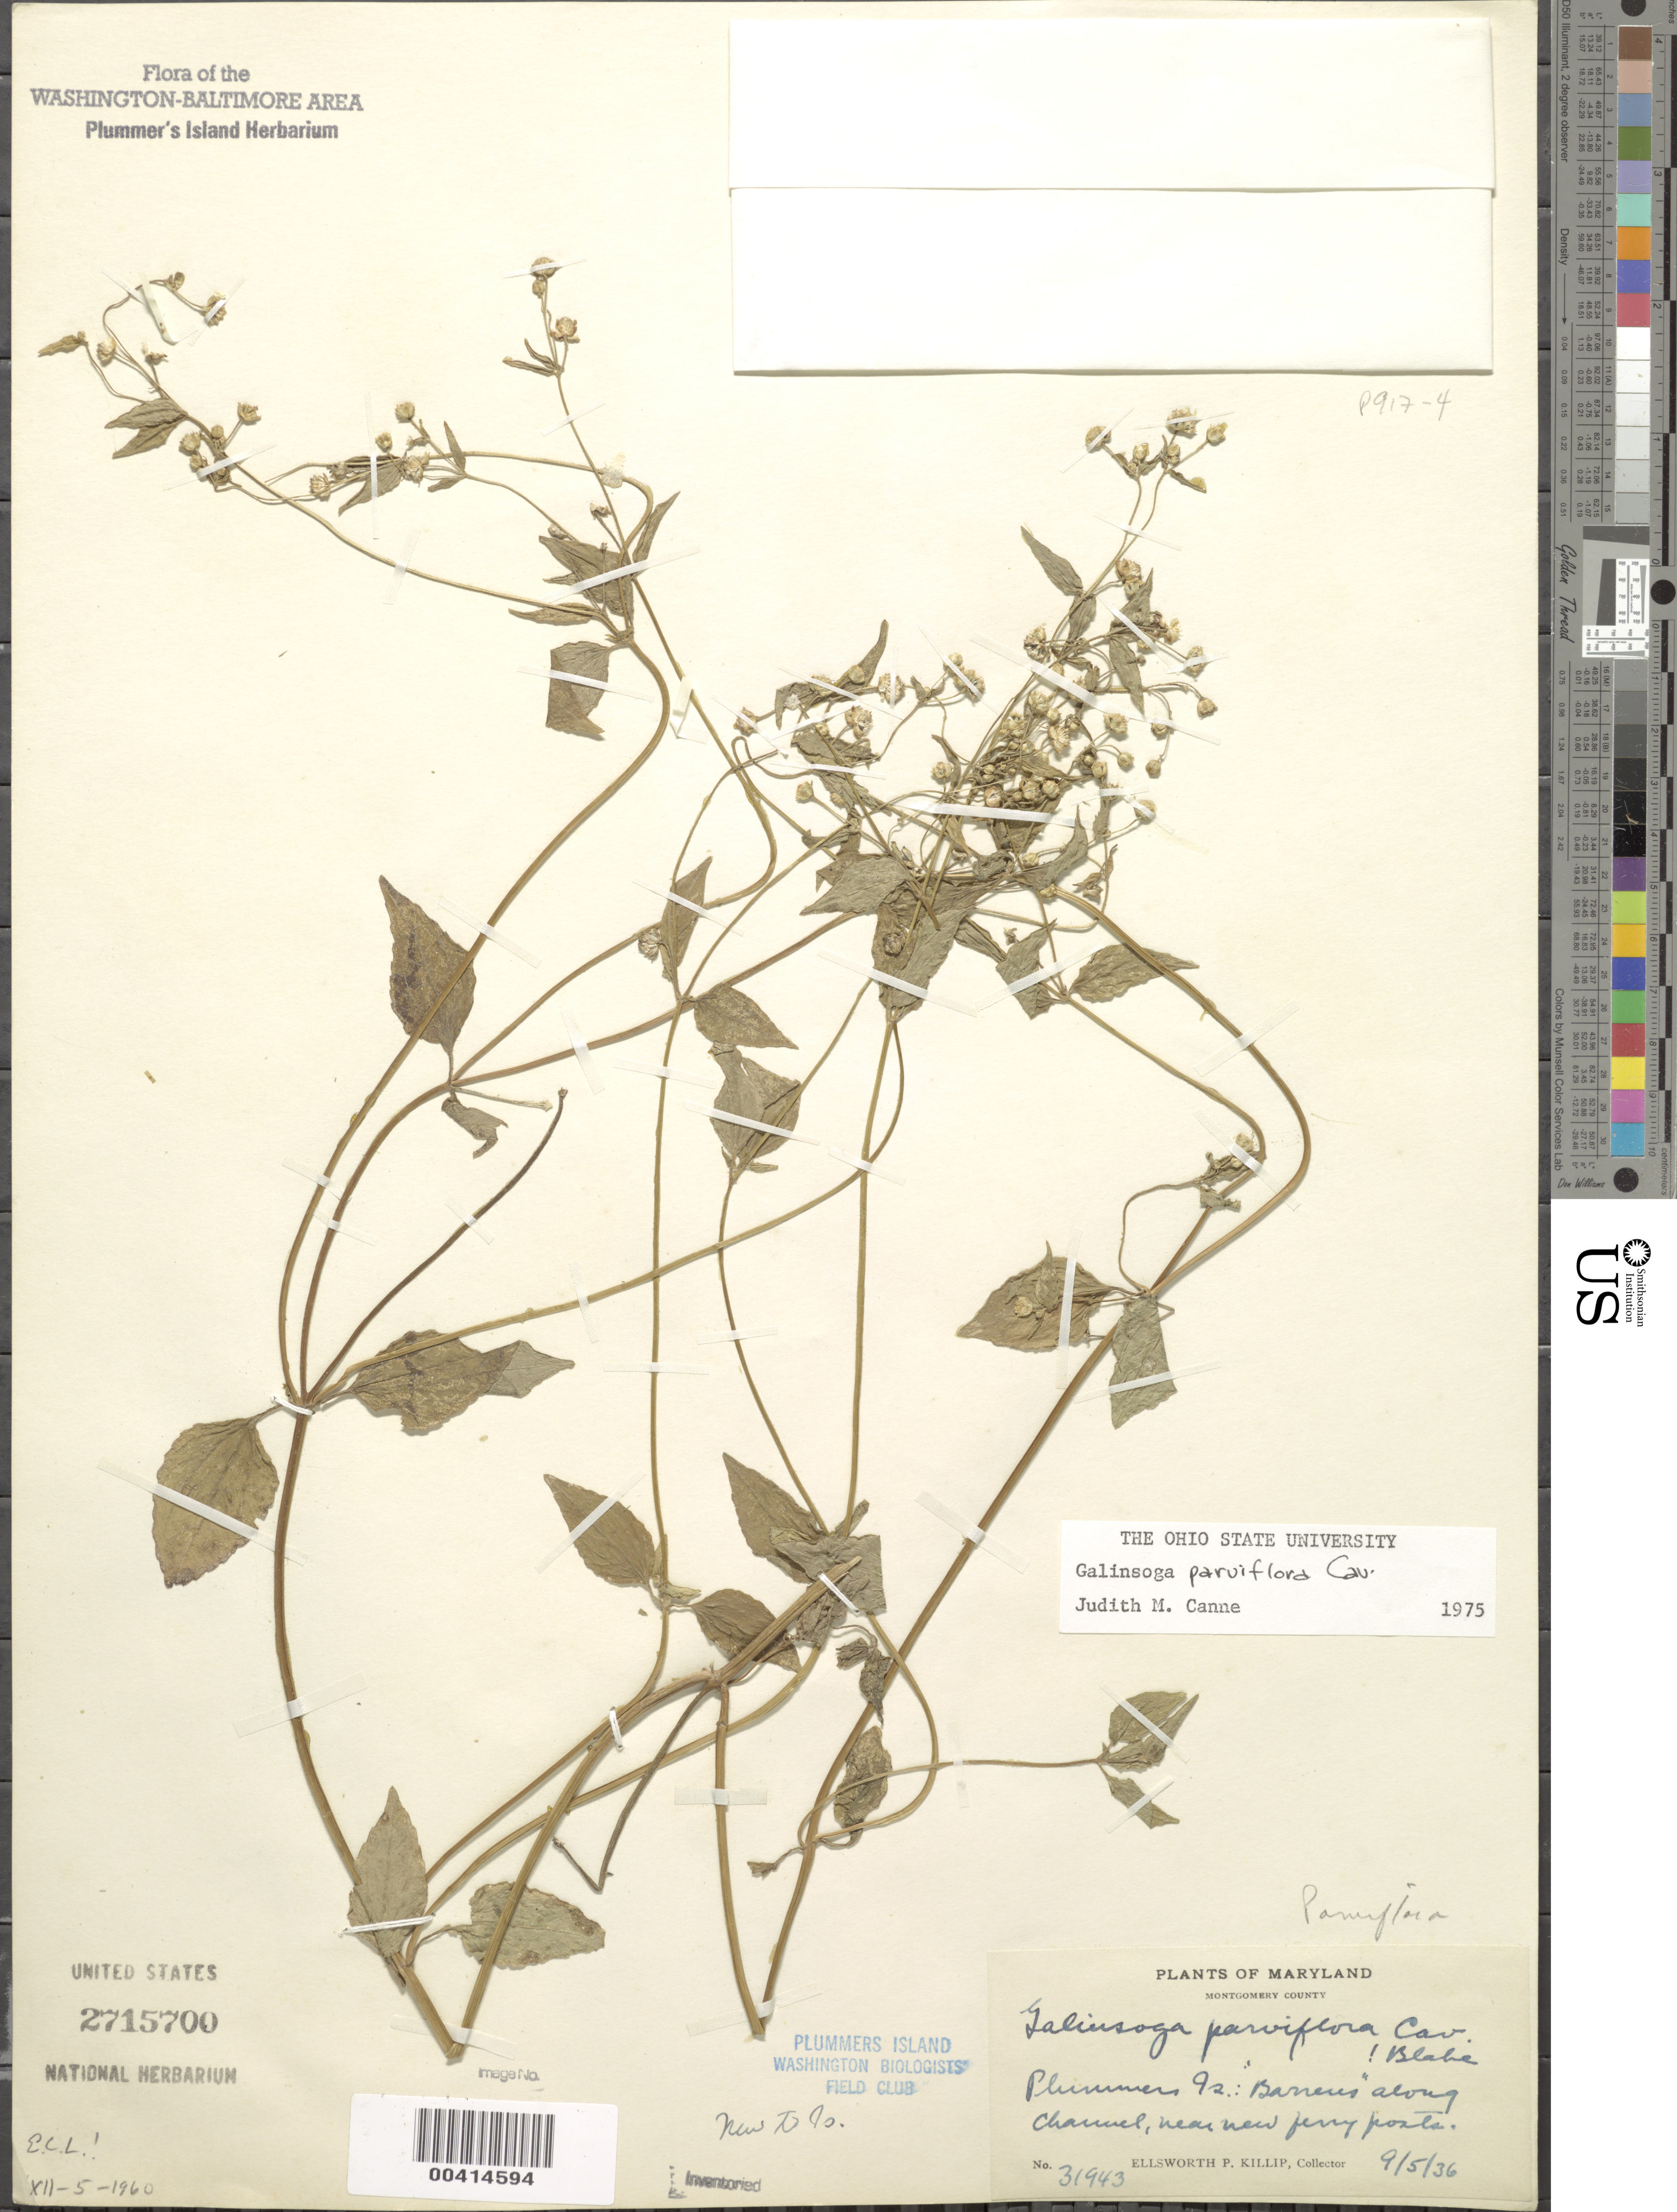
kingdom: Plantae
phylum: Tracheophyta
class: Magnoliopsida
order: Asterales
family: Asteraceae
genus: Galinsoga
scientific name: Galinsoga parviflora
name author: Cav.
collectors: E. P. Killip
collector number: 31943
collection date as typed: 05 Sep 1936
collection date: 1936-09-05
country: United States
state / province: Maryland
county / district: Montgomery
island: Plummers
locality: Plummer's Island, barrens along channel near new ferry ports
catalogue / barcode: US 2715700